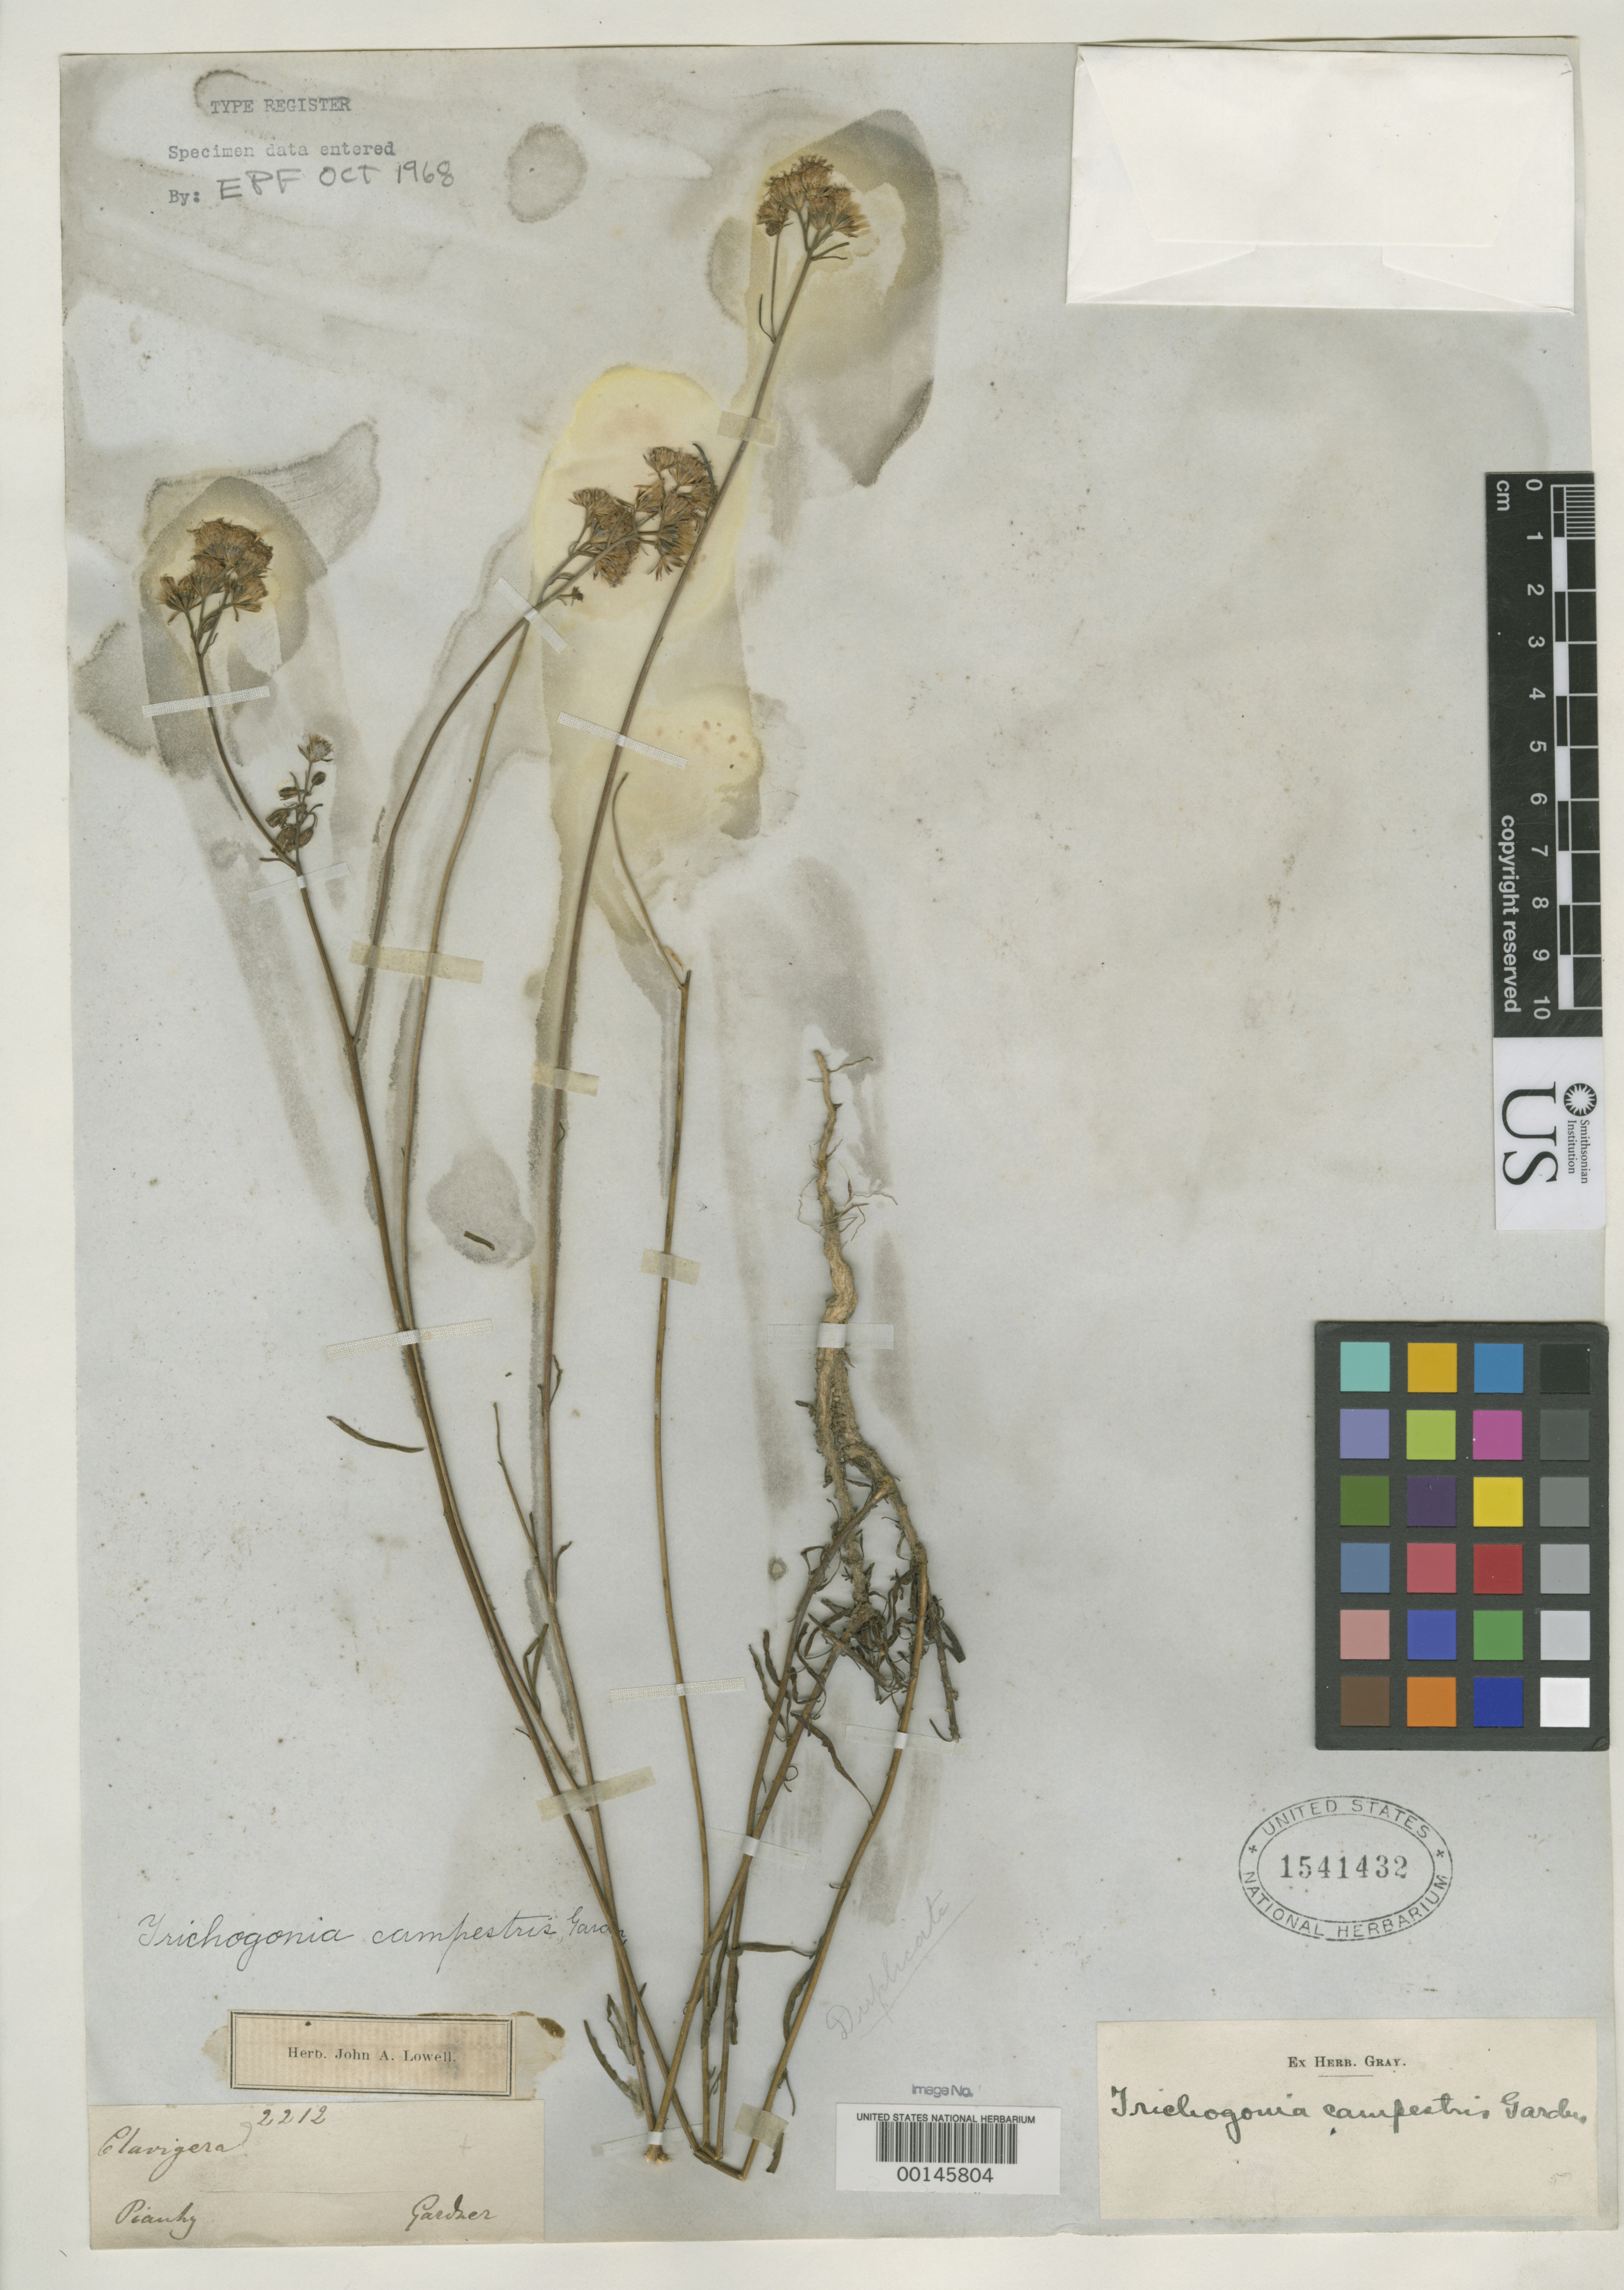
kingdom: Plantae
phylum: Tracheophyta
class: Magnoliopsida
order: Asterales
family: Asteraceae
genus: Trichogonia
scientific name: Trichogonia campestris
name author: Gardner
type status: Isotype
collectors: G. Gardner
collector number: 2212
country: Brazil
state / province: Piauí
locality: Near city of Oeiras.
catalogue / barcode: US 1541432